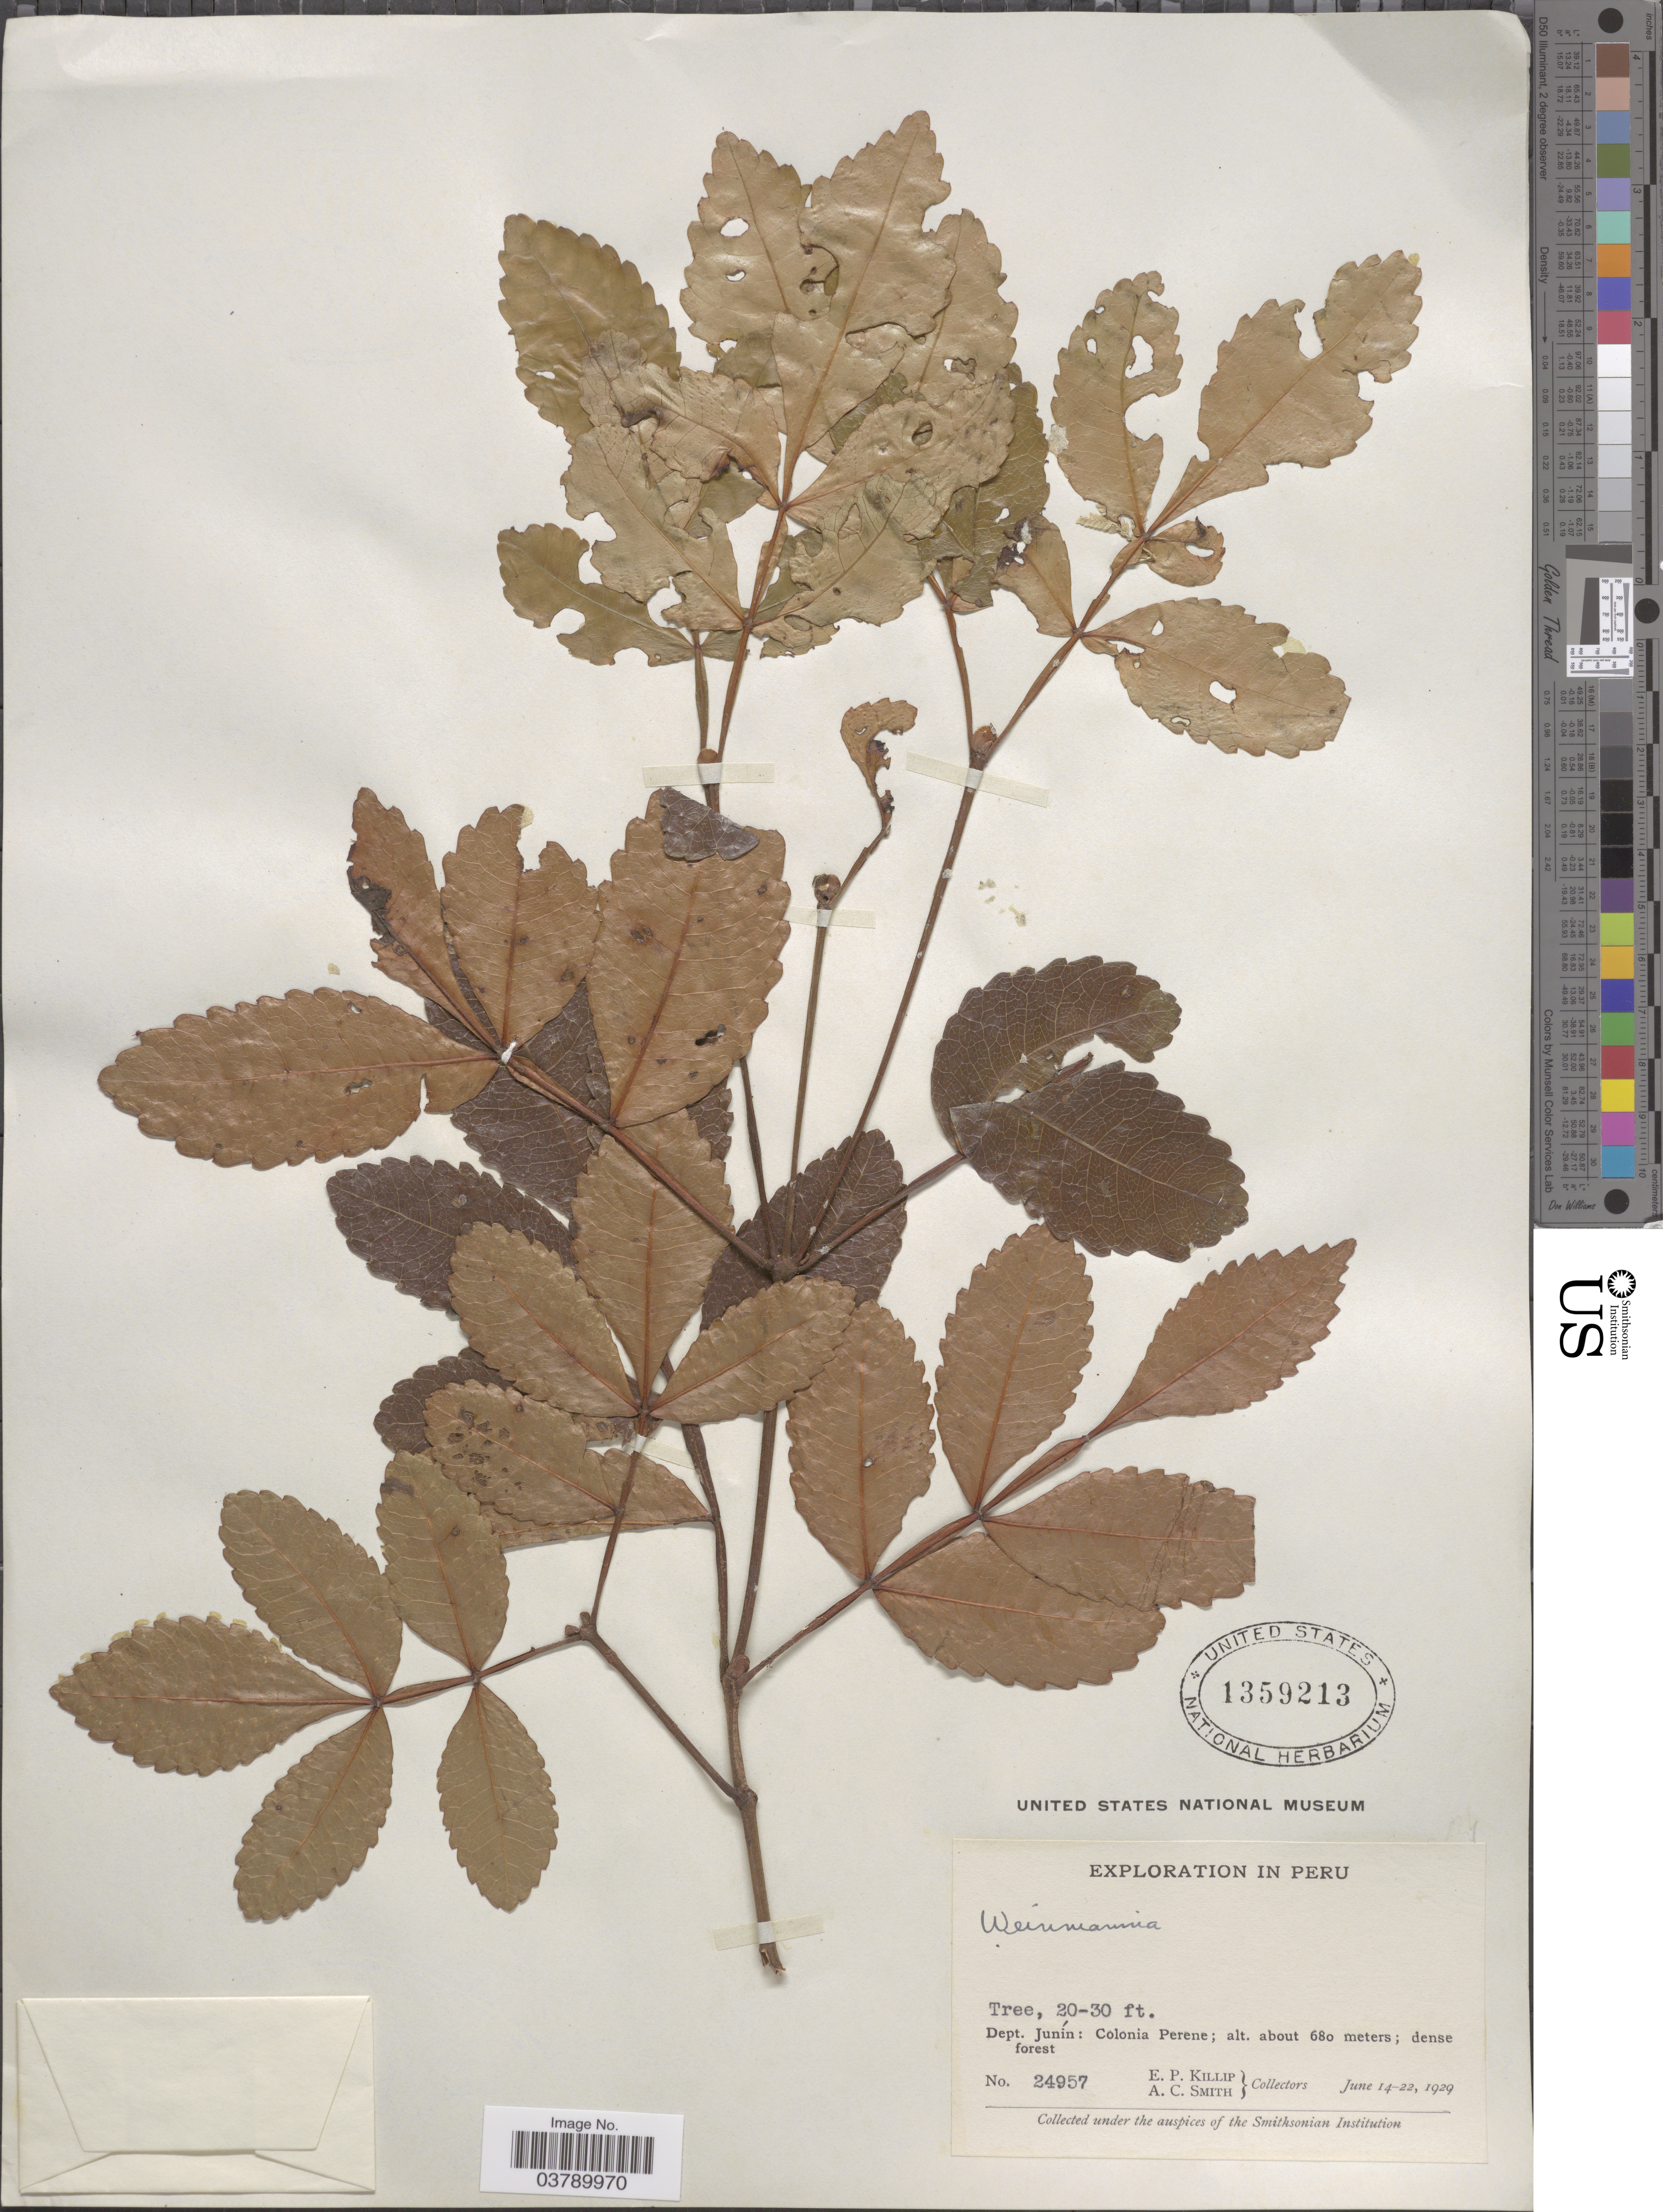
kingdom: Plantae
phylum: Tracheophyta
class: Magnoliopsida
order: Oxalidales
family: Cunoniaceae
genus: Weinmannia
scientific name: Weinmannia sp.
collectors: E. P. Killip & A. C. Smith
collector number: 24957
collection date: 1929-06-14/1929-06-22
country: Peru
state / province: Junín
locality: Dept. Junín: Colonia Perene.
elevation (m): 680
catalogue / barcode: US 1359213